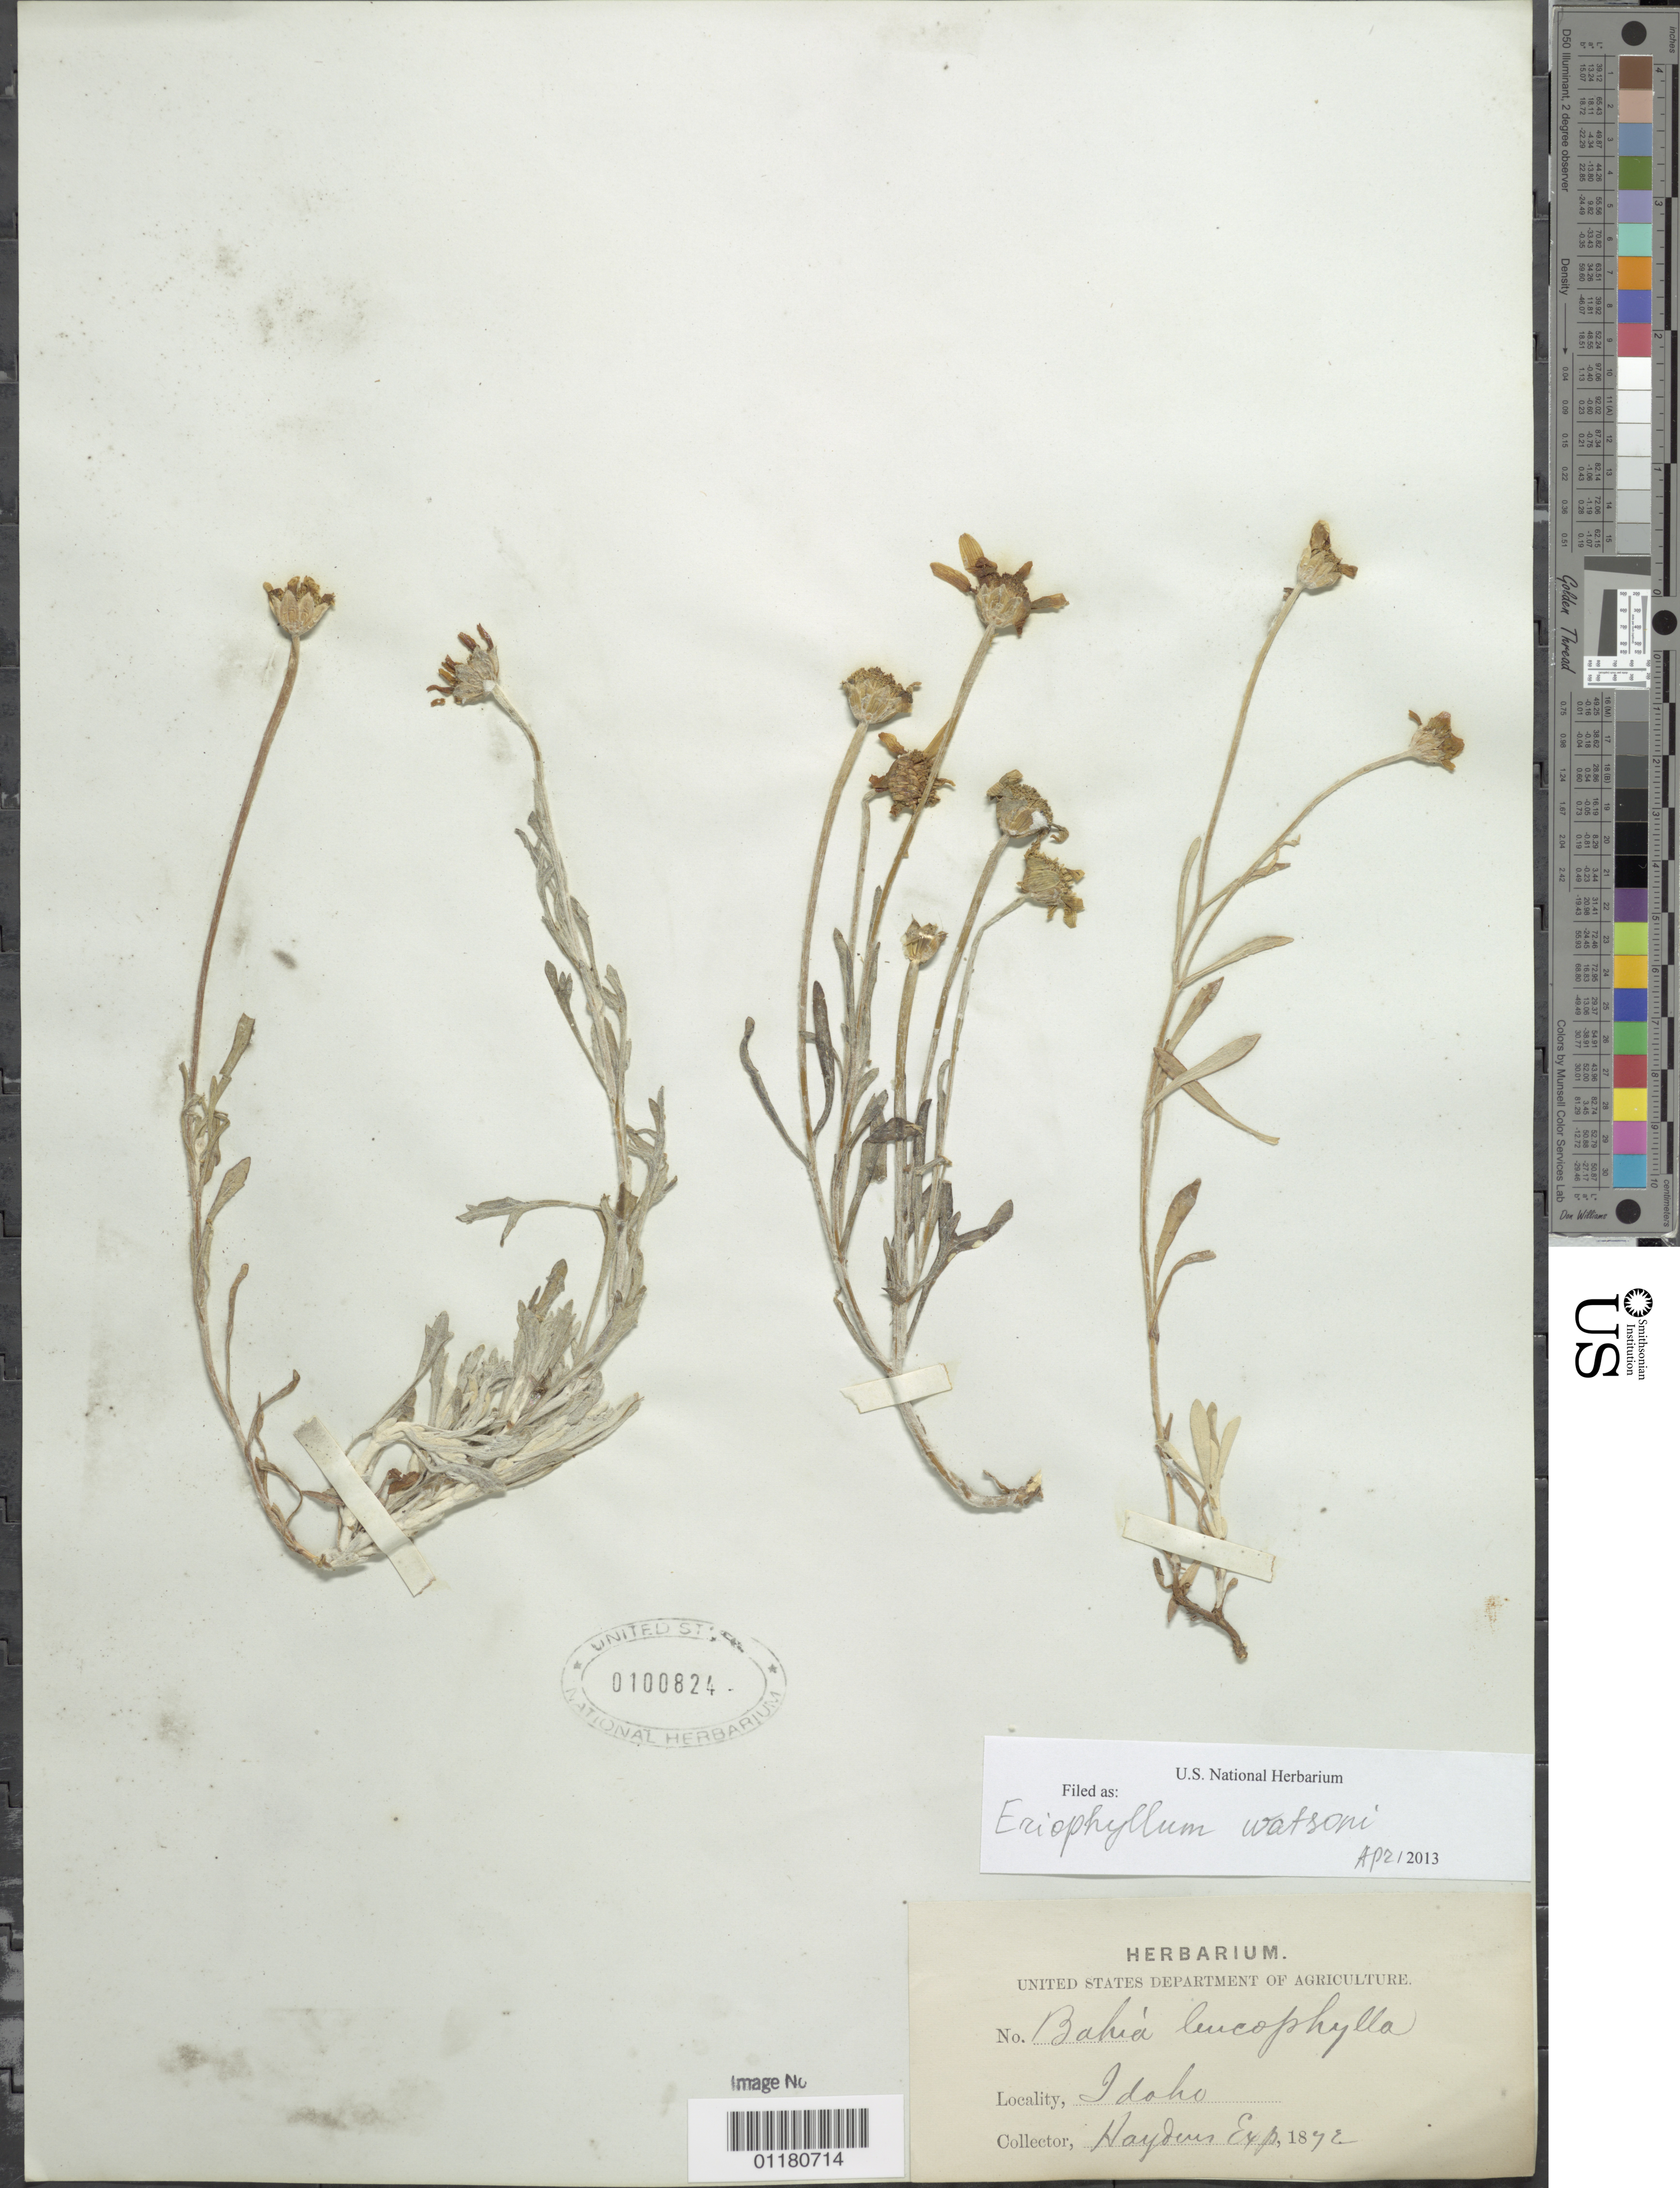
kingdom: Plantae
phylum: Tracheophyta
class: Magnoliopsida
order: Asterales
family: Asteraceae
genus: Eriophyllum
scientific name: Eriophyllum watsonii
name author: A. Gray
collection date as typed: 1872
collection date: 1872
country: United States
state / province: Idaho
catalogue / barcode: US 100824